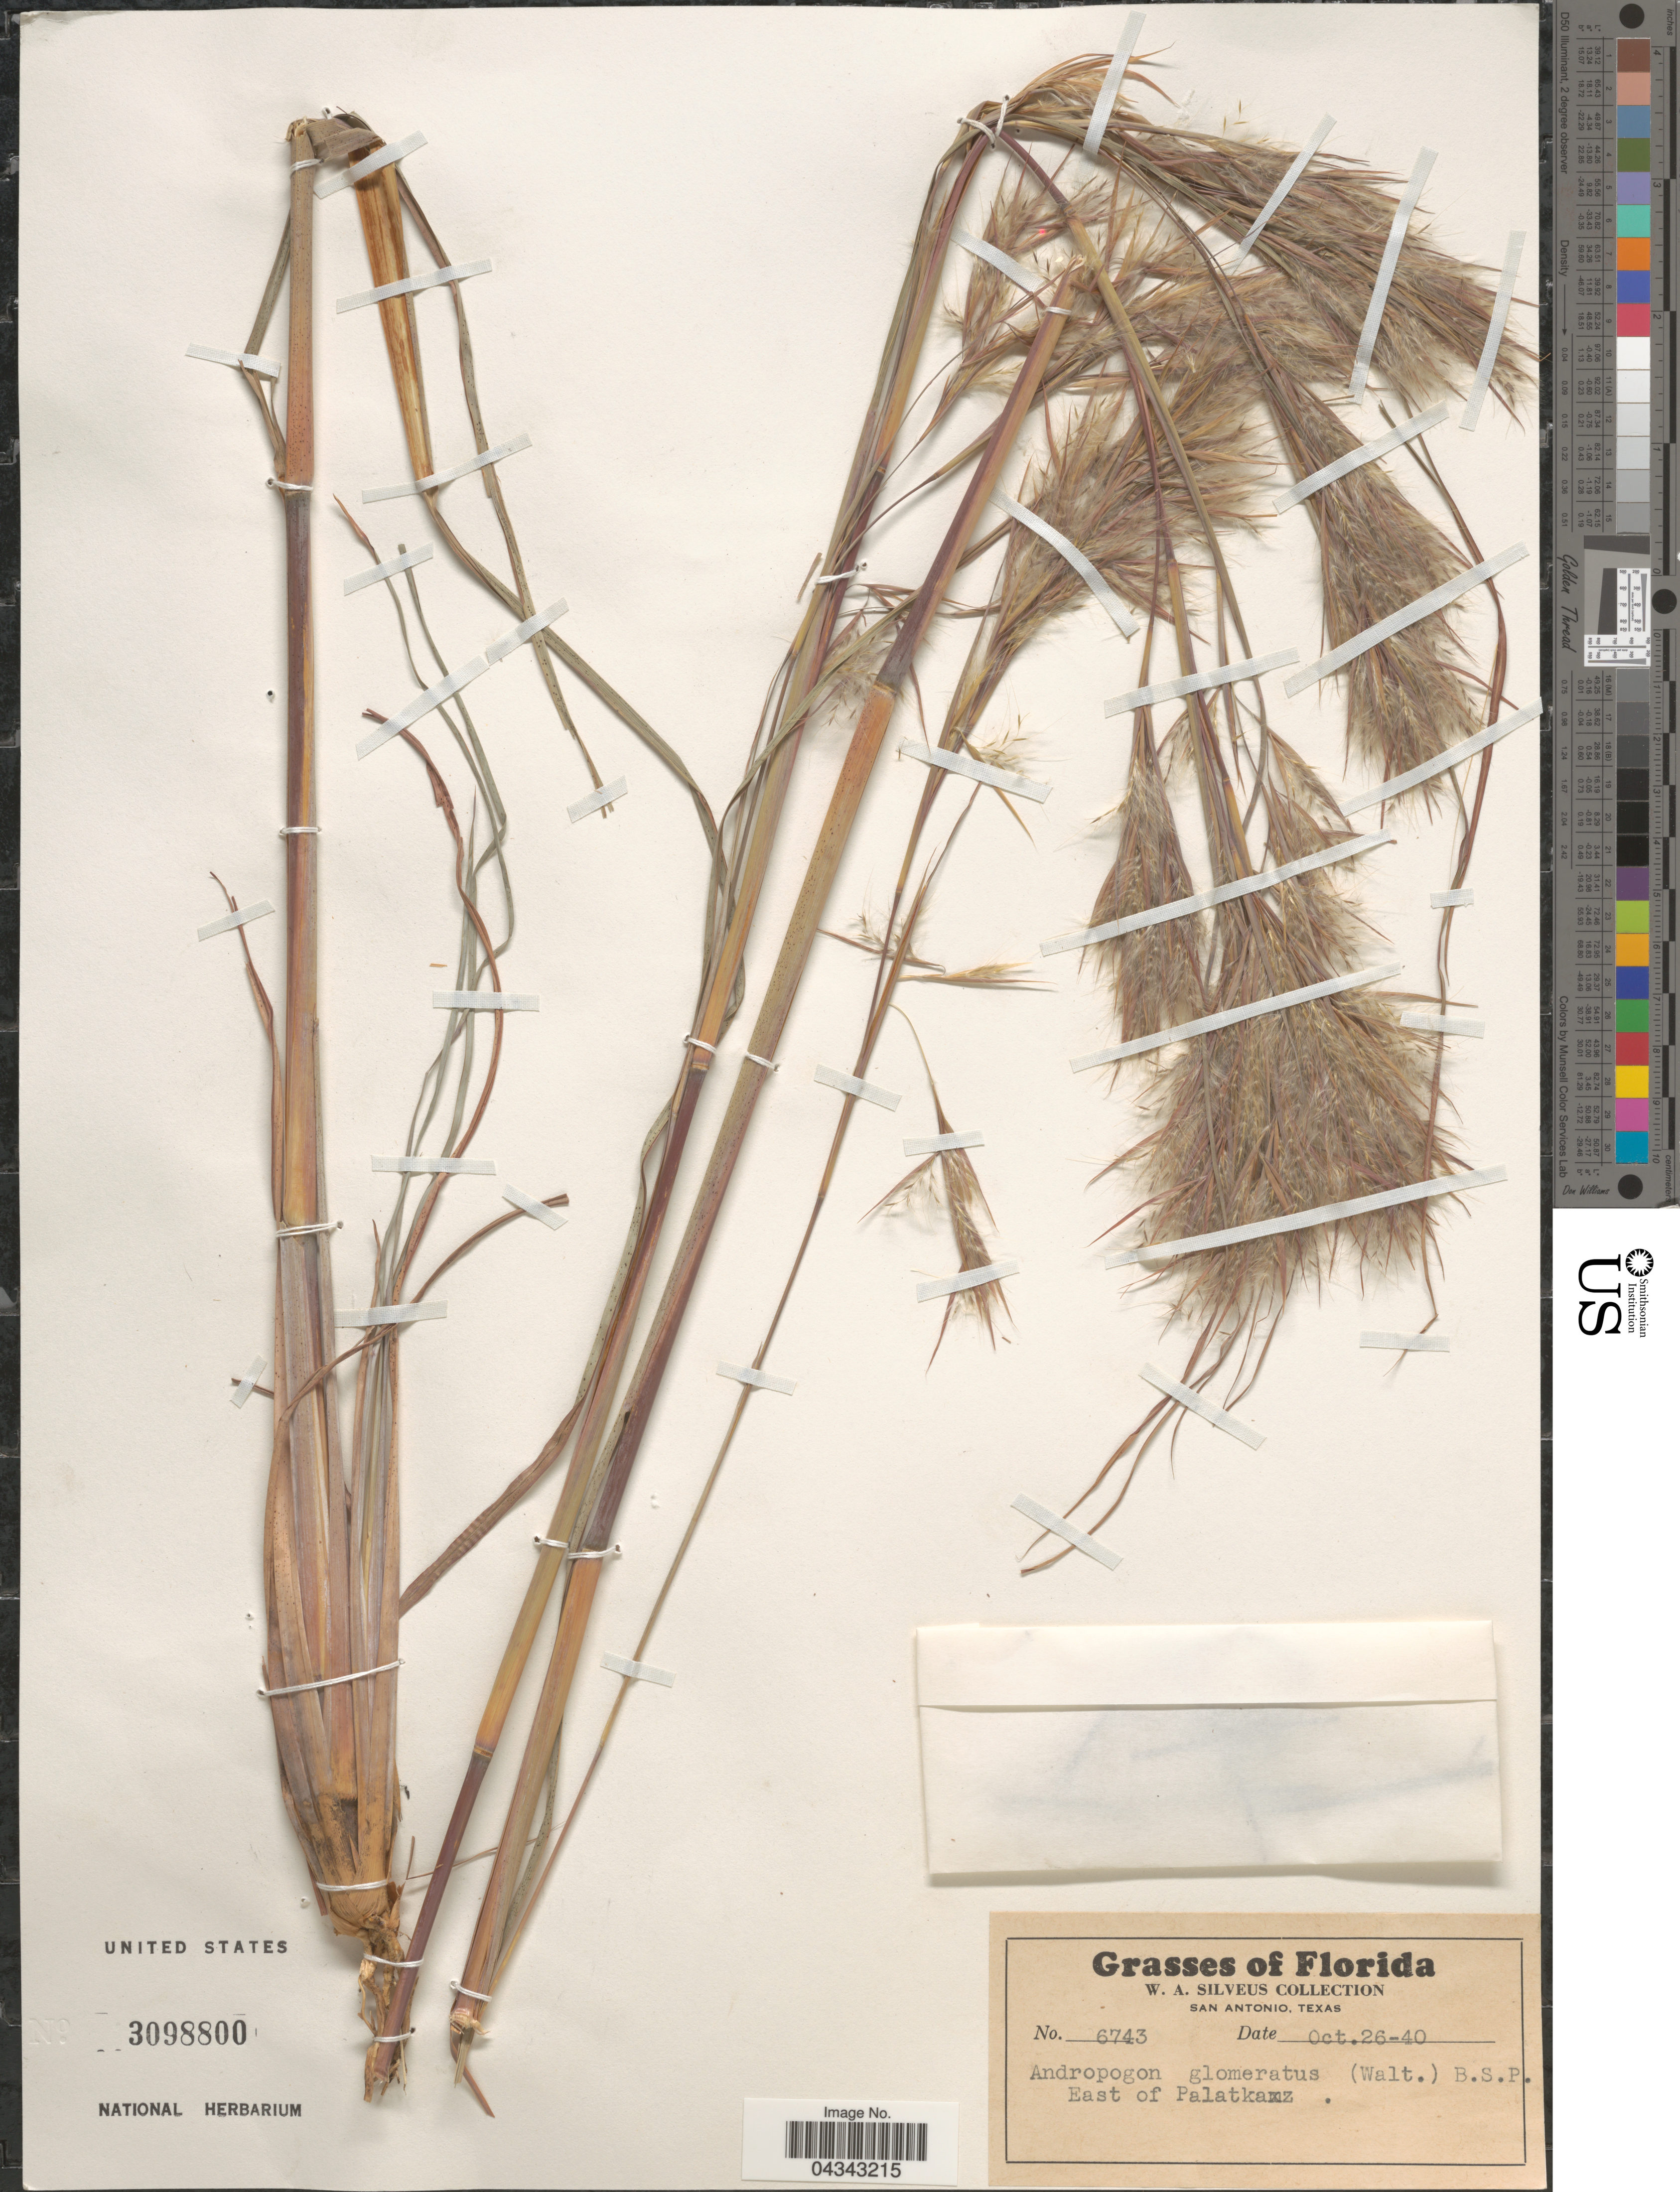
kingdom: Plantae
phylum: Tracheophyta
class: Liliopsida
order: Poales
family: Poaceae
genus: Andropogon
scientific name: Andropogon glomeratus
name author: (Walter) Britton, Stearns & Poggenb.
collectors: W. Silveus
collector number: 6743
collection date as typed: Transcribed d/m/y: 26/10/40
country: United States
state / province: Florida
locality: East of Palatkaz.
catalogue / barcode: US 3098800